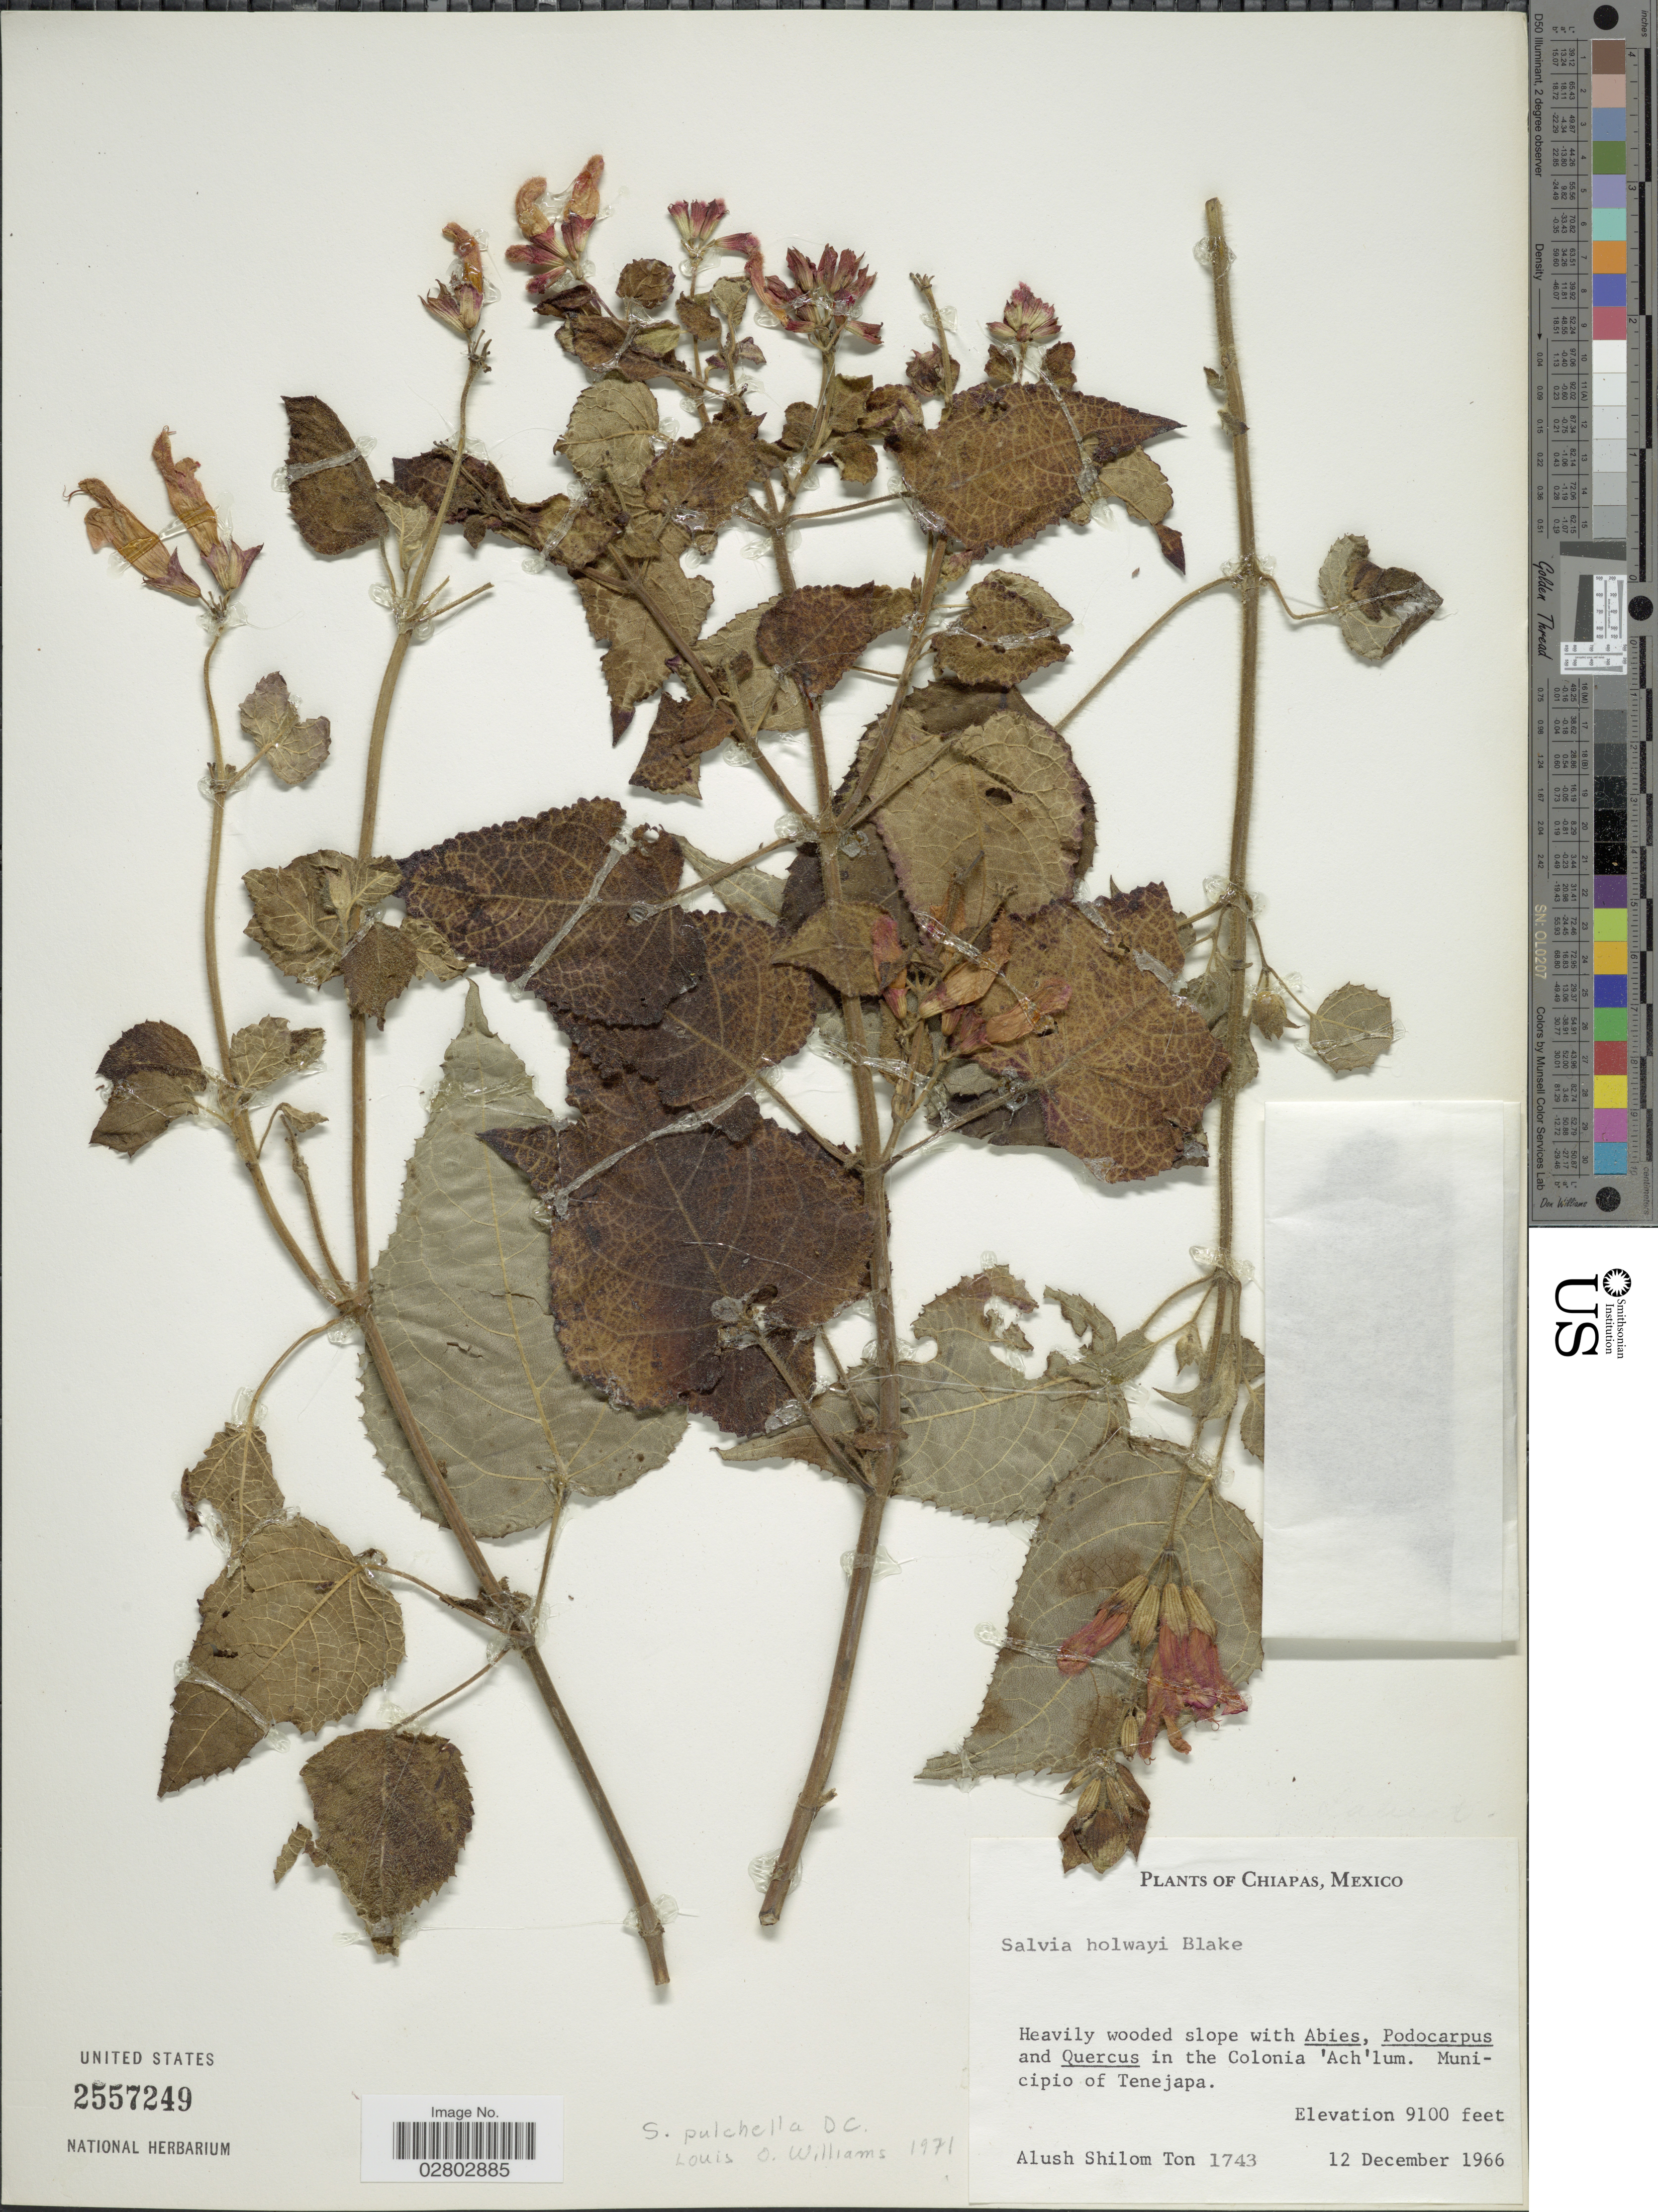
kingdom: Plantae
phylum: Tracheophyta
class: Magnoliopsida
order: Lamiales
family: Lamiaceae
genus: Salvia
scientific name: Salvia pulchella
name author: DC.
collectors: A. M. Ton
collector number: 1743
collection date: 1966-12-12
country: Mexico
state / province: Chiapas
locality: Municipio of Tenejapa.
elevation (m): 2774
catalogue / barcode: US 2557249